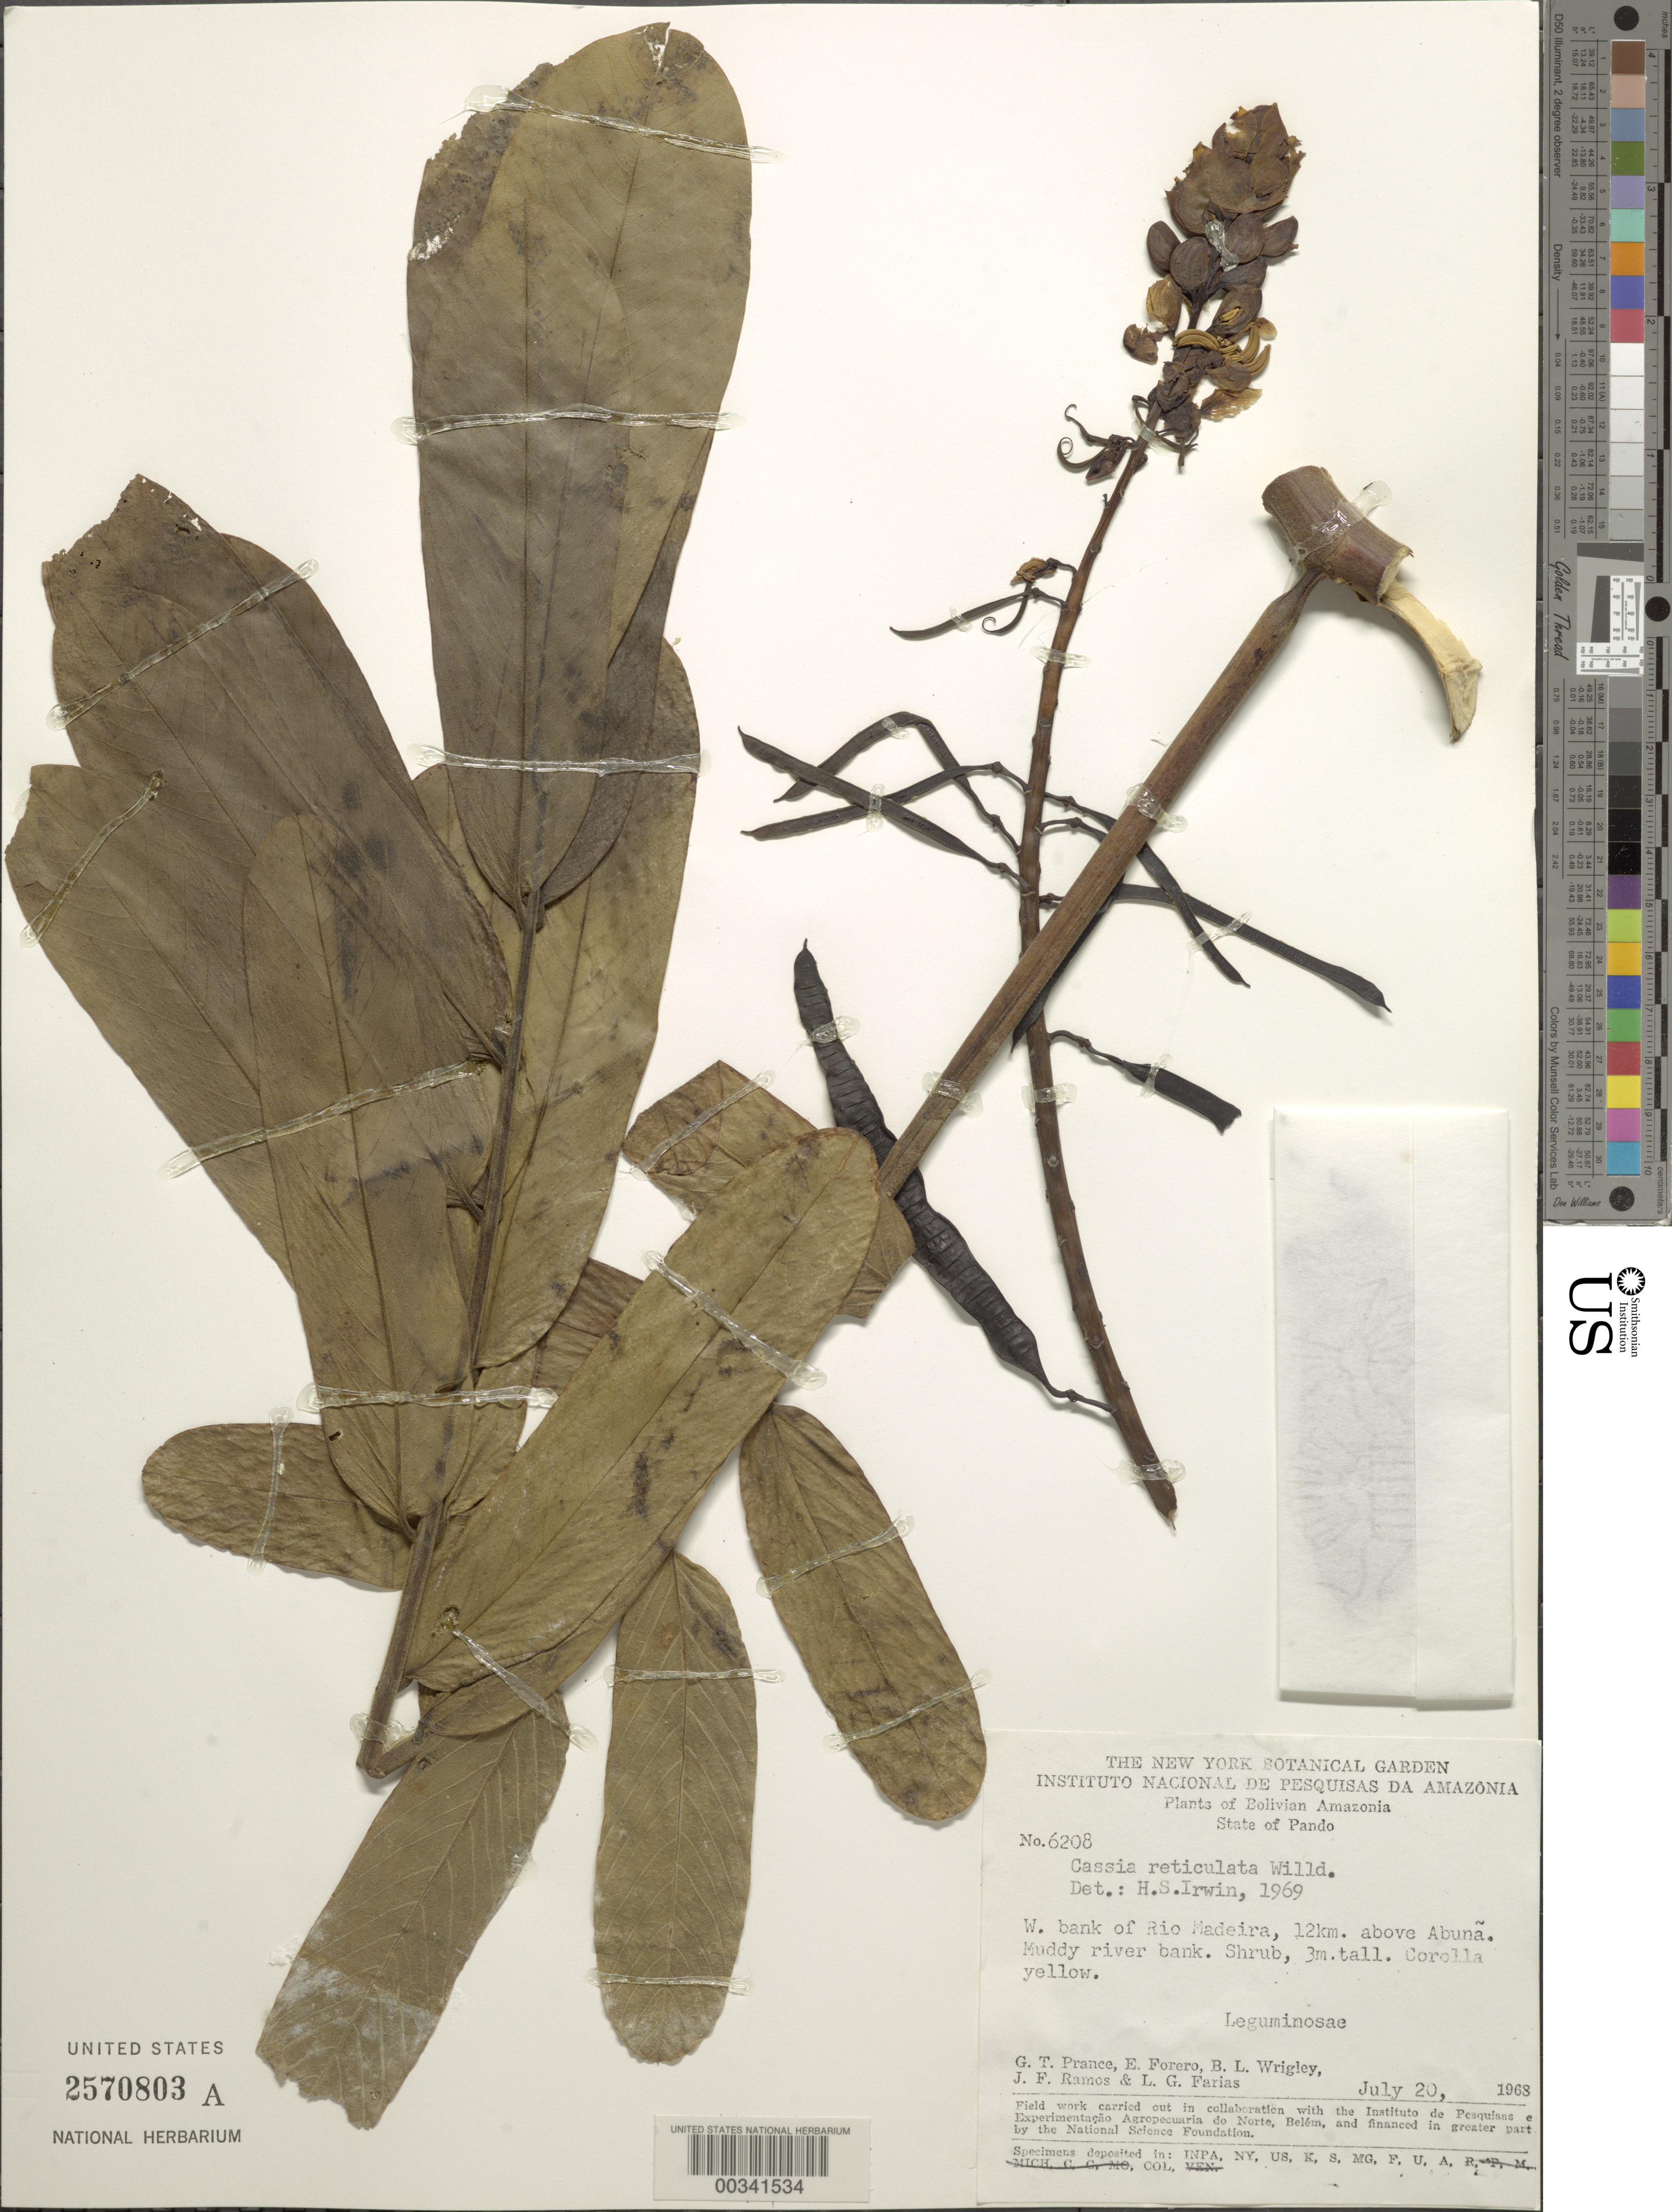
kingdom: Plantae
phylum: Tracheophyta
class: Magnoliopsida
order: Fabales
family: Fabaceae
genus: Senna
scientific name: Senna reticulata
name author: (Willd.) H.S. Irwin & Barneby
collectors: G. T. Prance, E. Forero, B. L. Wrigley, J. F. Ramos & L. G. Farias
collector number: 6208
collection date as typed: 20 Jul 1968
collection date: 1968-07-20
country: Bolivia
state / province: Pando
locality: W bank of Rio Madeira, 12 km above Abuna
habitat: Muddy river bank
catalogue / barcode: US 2570803A